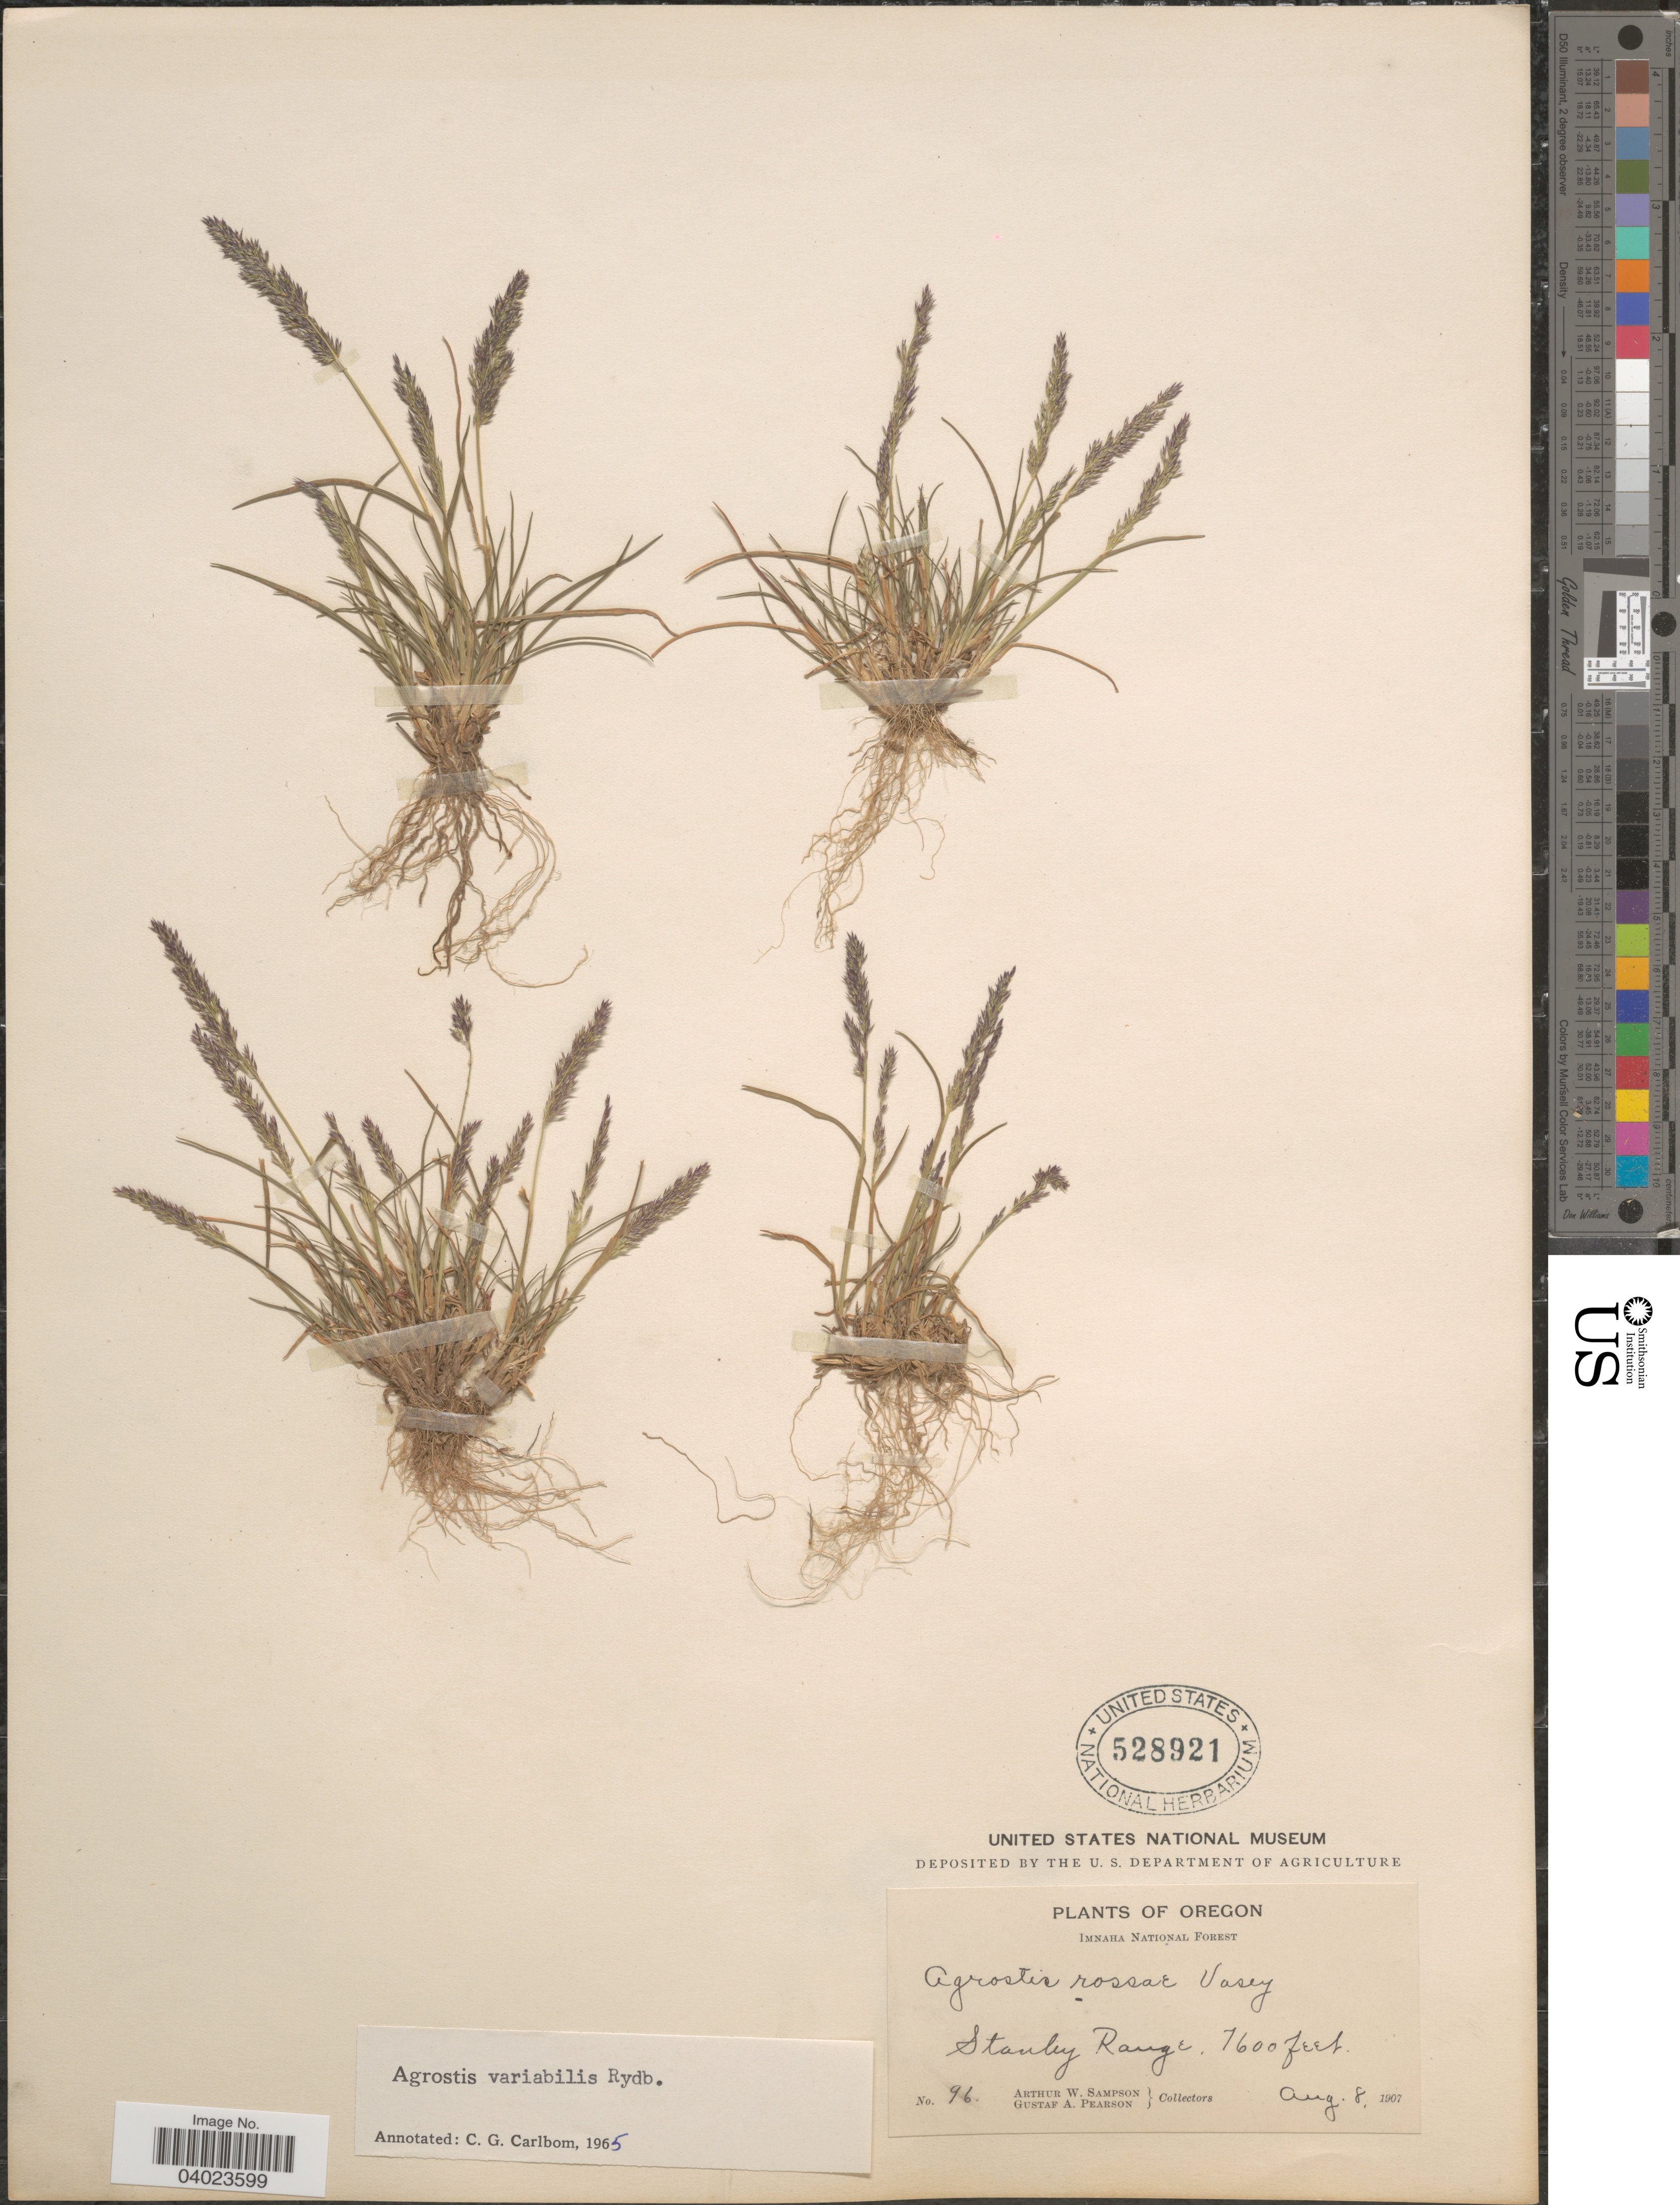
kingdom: Plantae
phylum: Tracheophyta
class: Liliopsida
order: Poales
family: Poaceae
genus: Agrostis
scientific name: Agrostis variabilis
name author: Rydb.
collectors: A. Sampson & G. Pearson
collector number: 96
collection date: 1907-08-08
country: United States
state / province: Oregon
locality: Imnaha National Forest. Stanley Range.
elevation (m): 2316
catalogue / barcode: US 528921